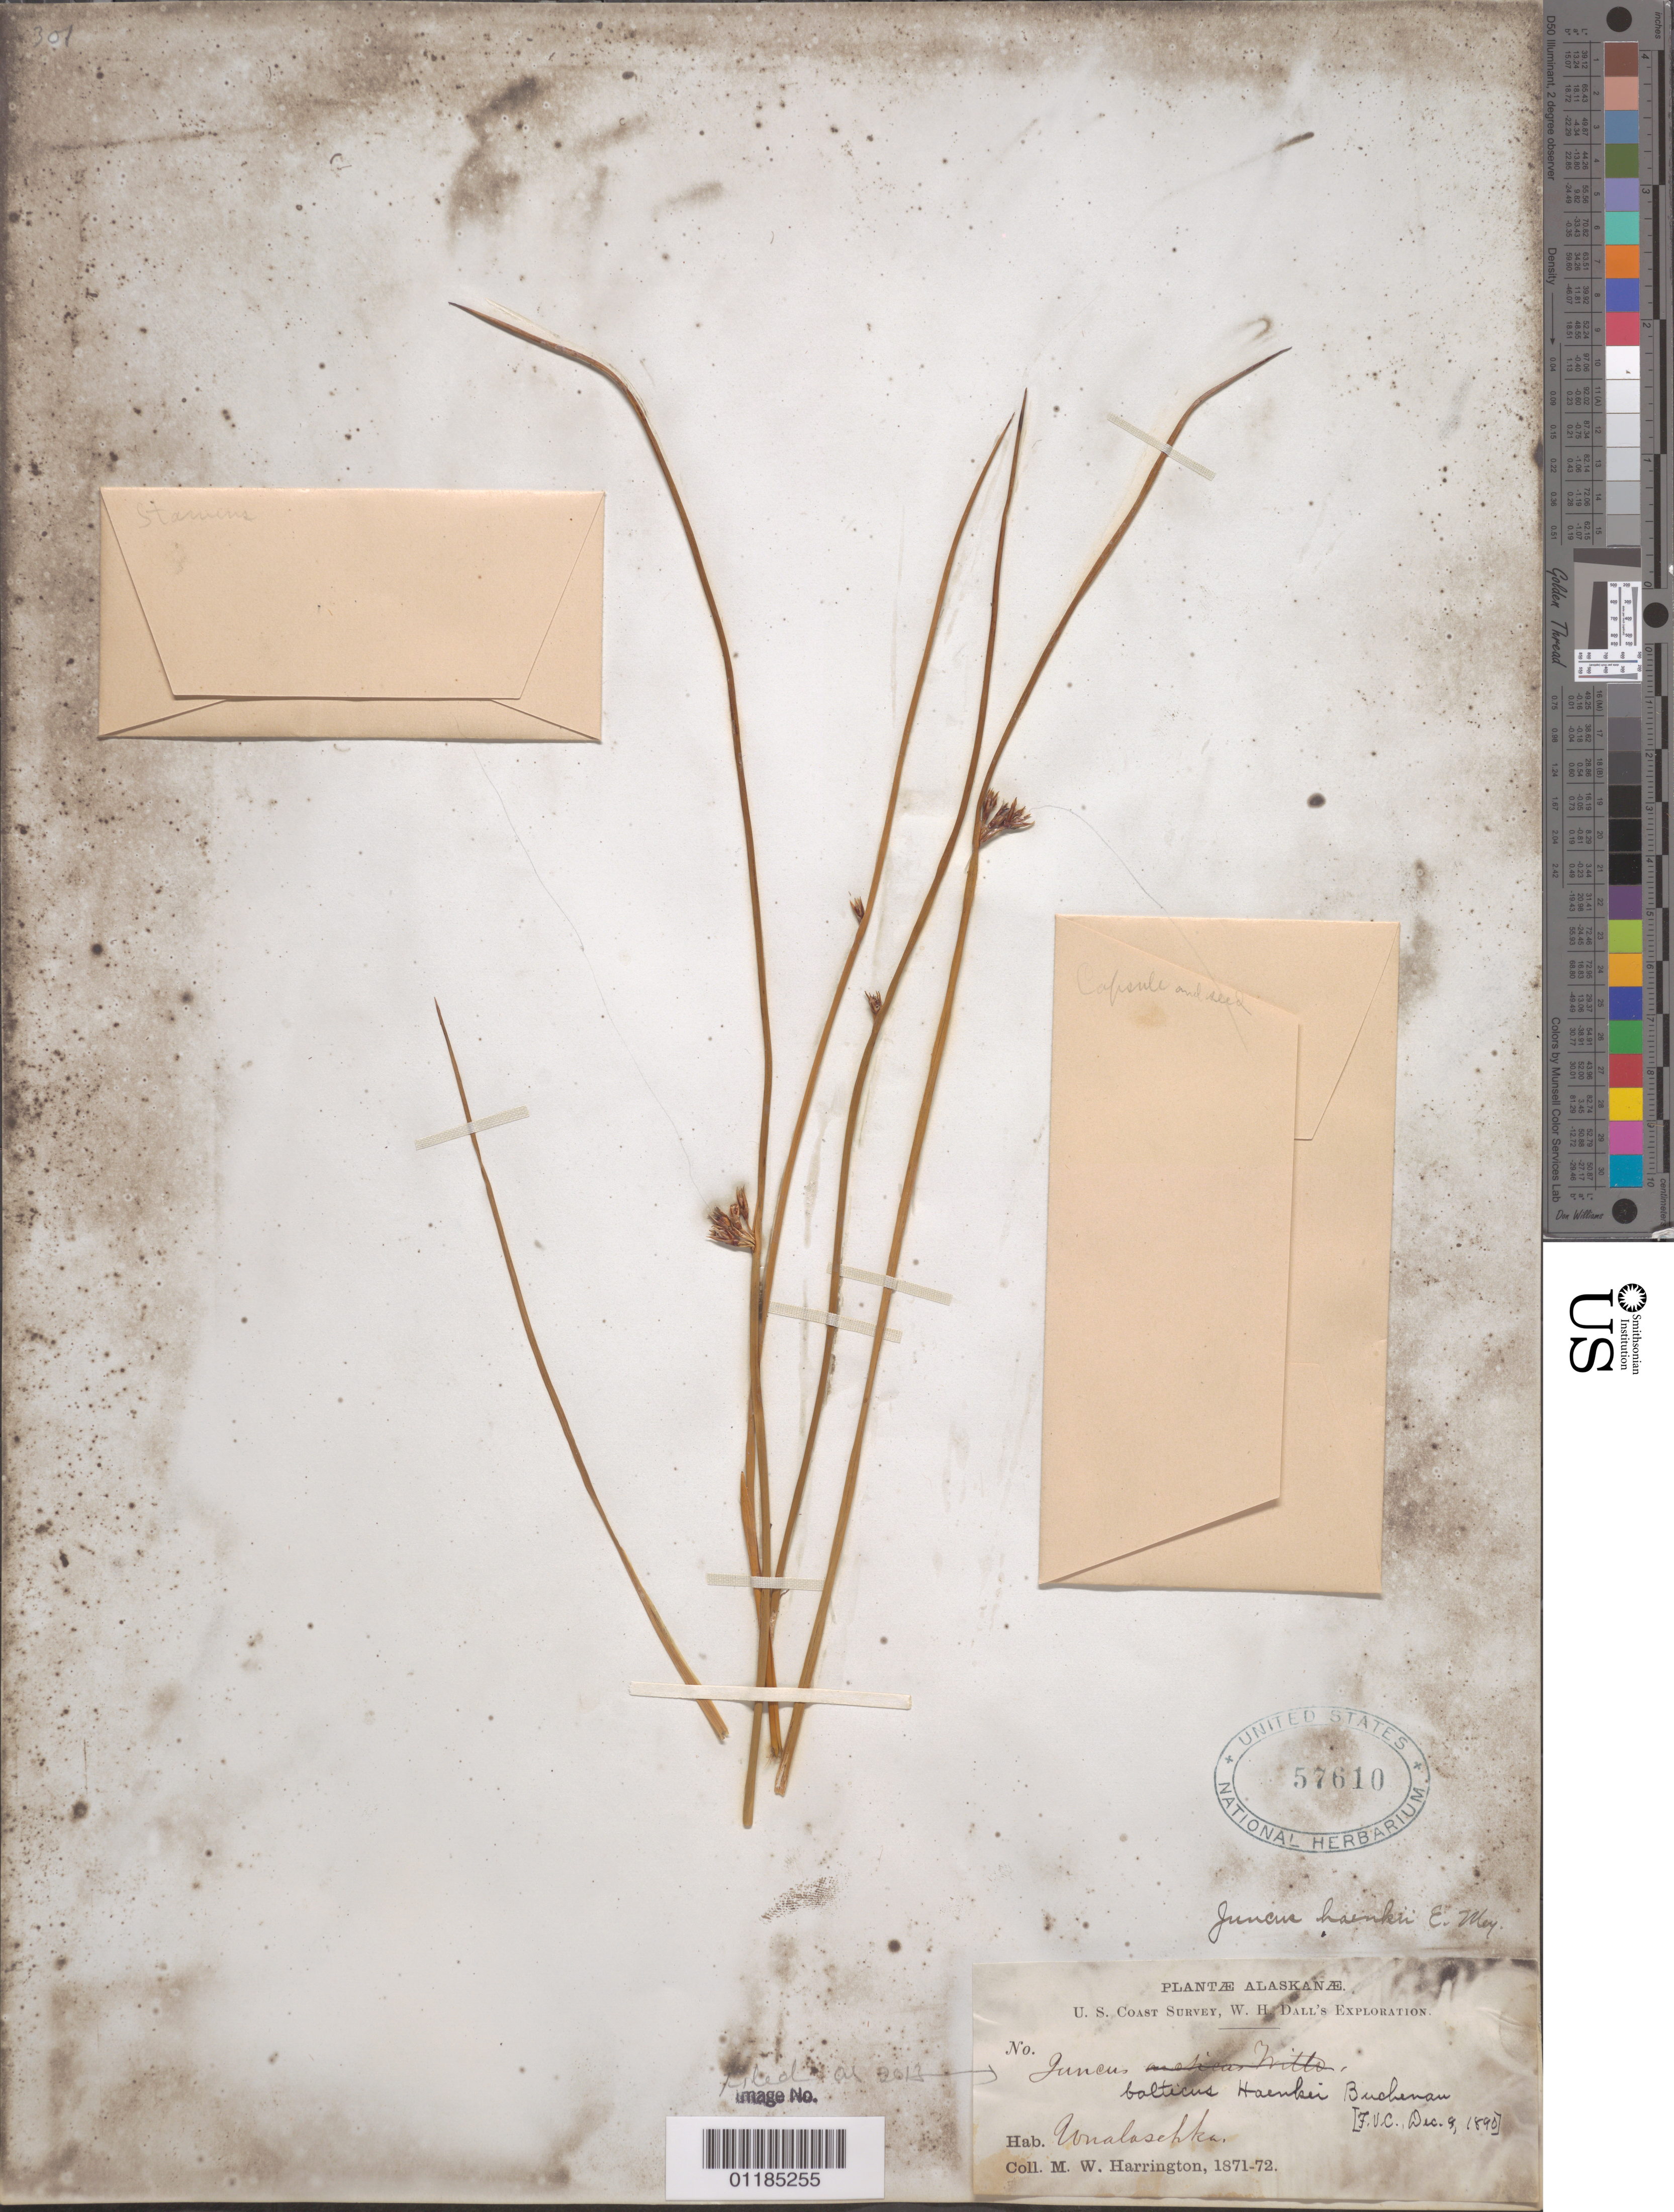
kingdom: Plantae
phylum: Tracheophyta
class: Liliopsida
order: Poales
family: Juncaceae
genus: Juncus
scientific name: Juncus balticus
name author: Willd.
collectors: M. W. Harrington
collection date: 1871/1872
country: United States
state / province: Alaska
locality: Unalaska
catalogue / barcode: US 57610